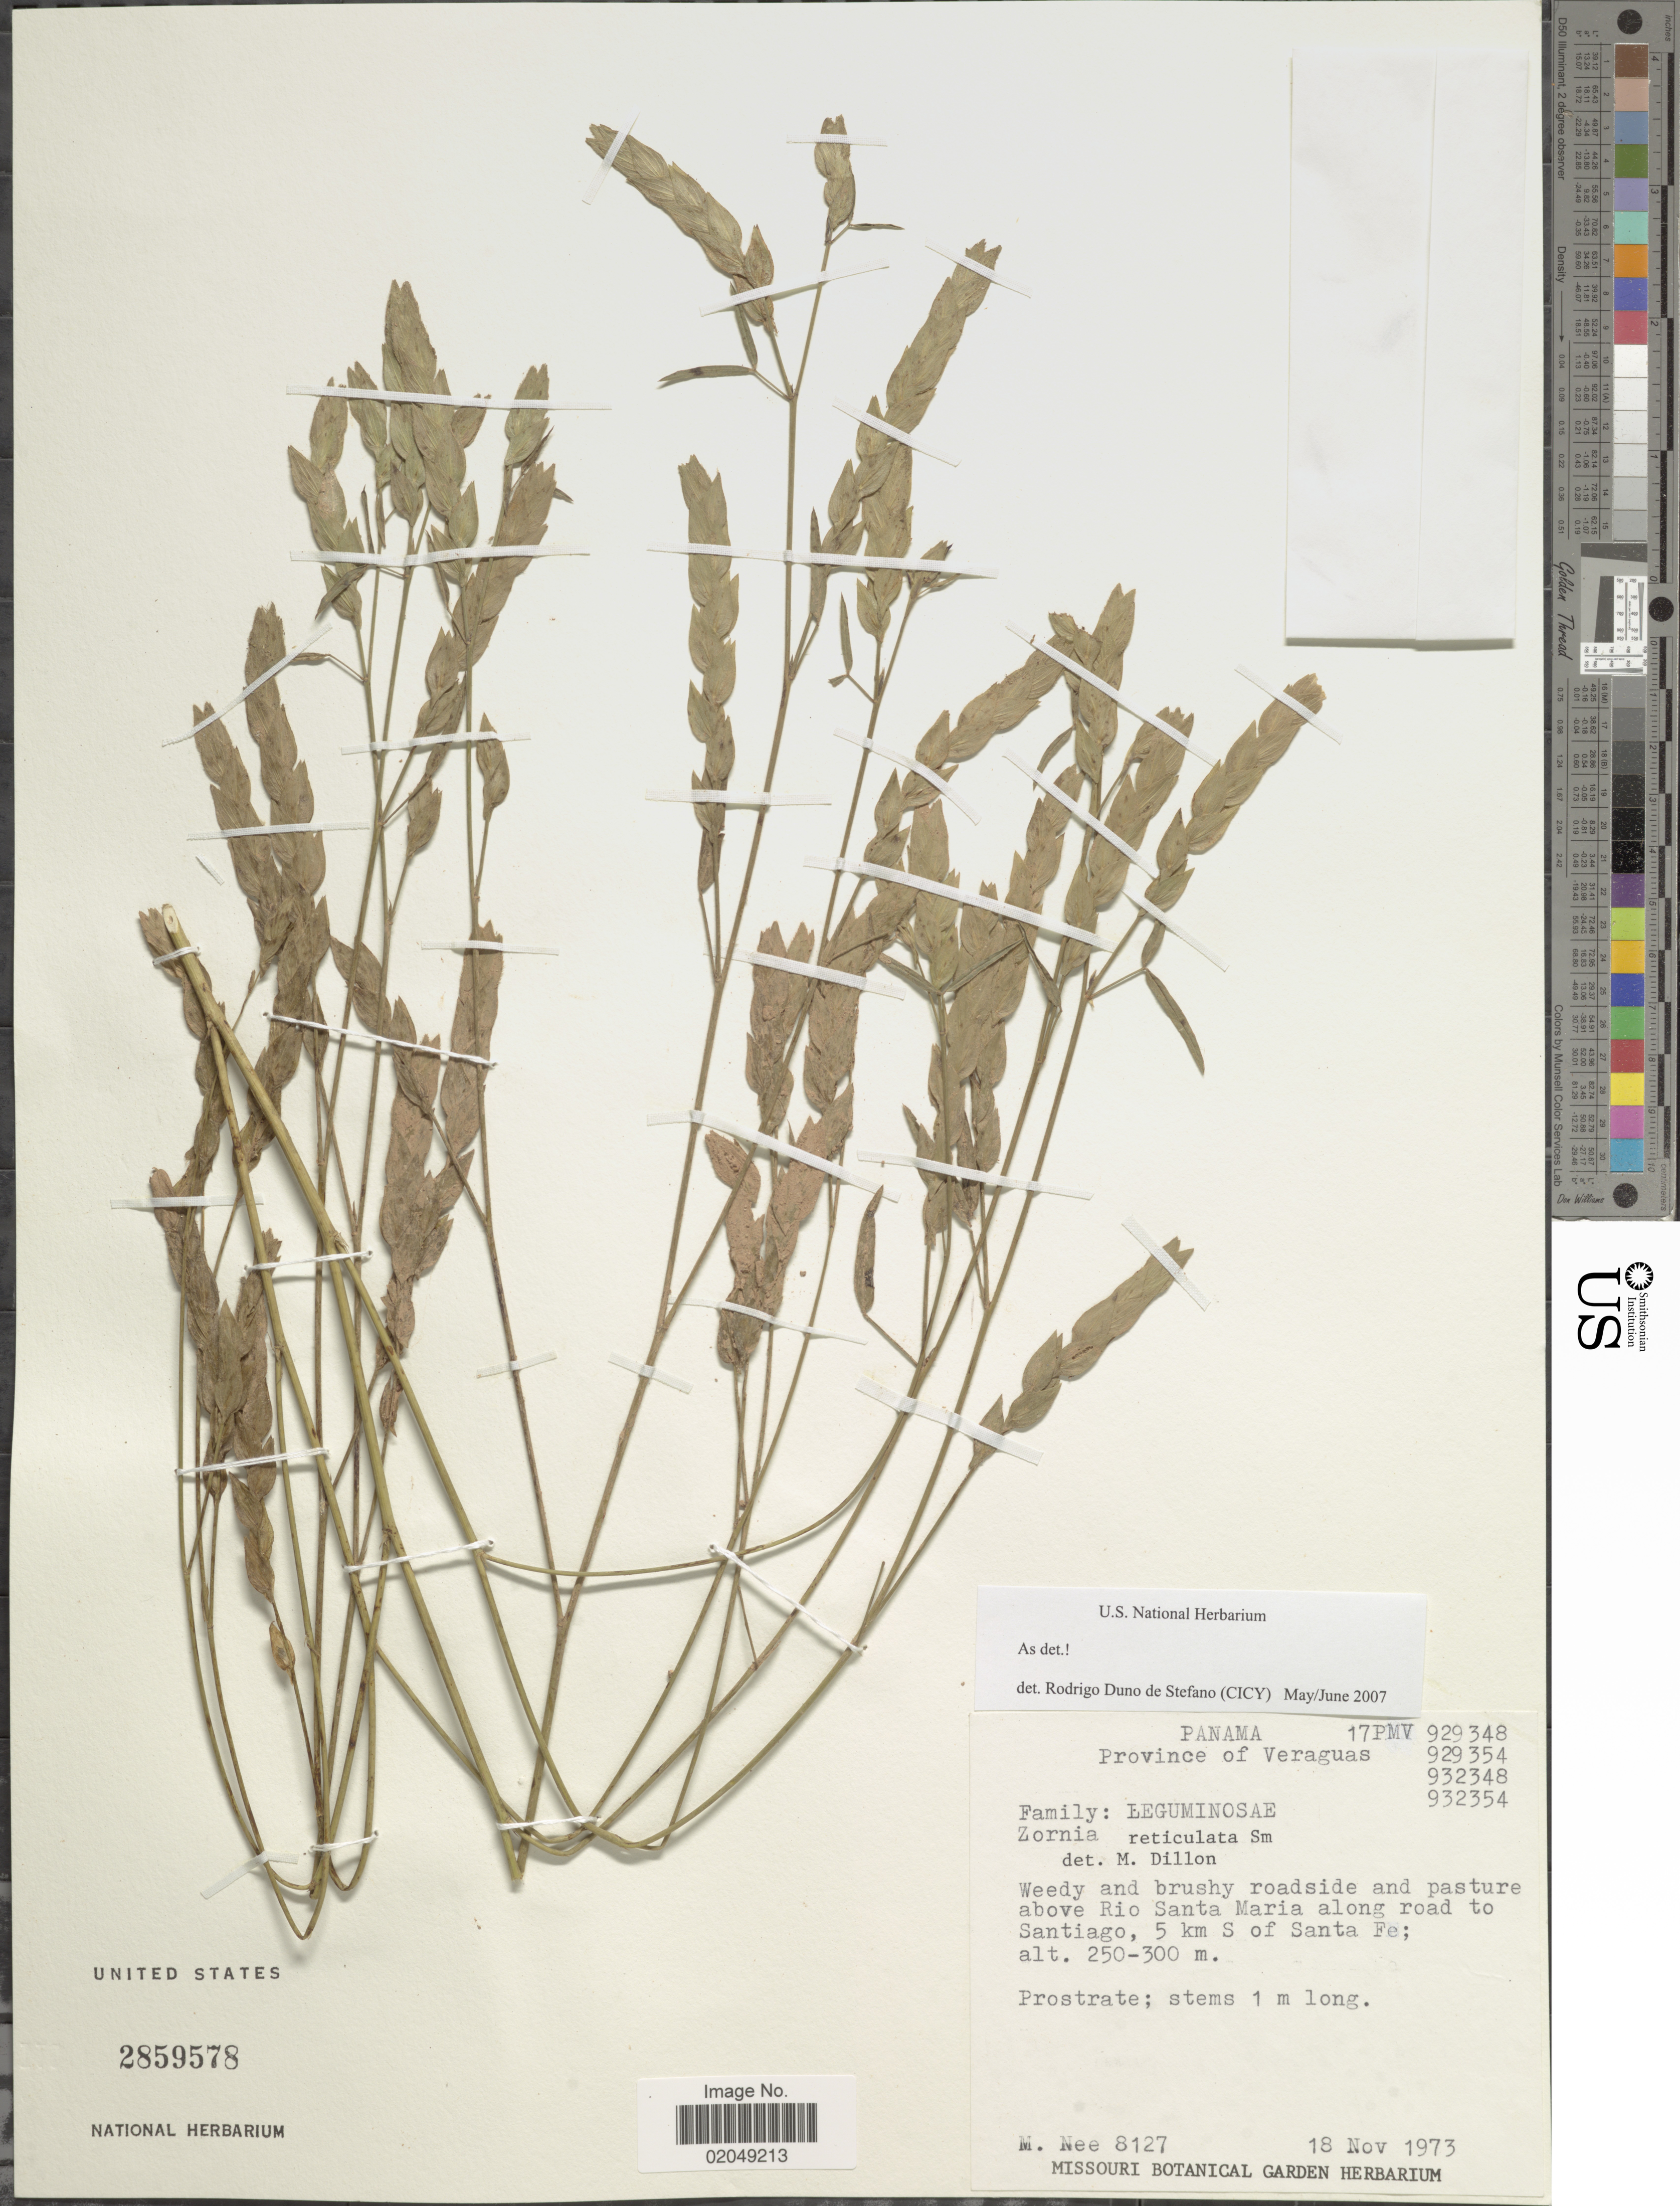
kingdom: Plantae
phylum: Tracheophyta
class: Magnoliopsida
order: Fabales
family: Fabaceae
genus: Zornia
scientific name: Zornia reticulata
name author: Sm.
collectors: M. Nee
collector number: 8127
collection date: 1973-11-18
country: Panama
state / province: Veraguas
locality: Weedy and brushy roadside and pasture above Rio Santa Maria along road to Santiago, 5 km S of Sante Fe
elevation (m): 250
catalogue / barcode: US 2859578